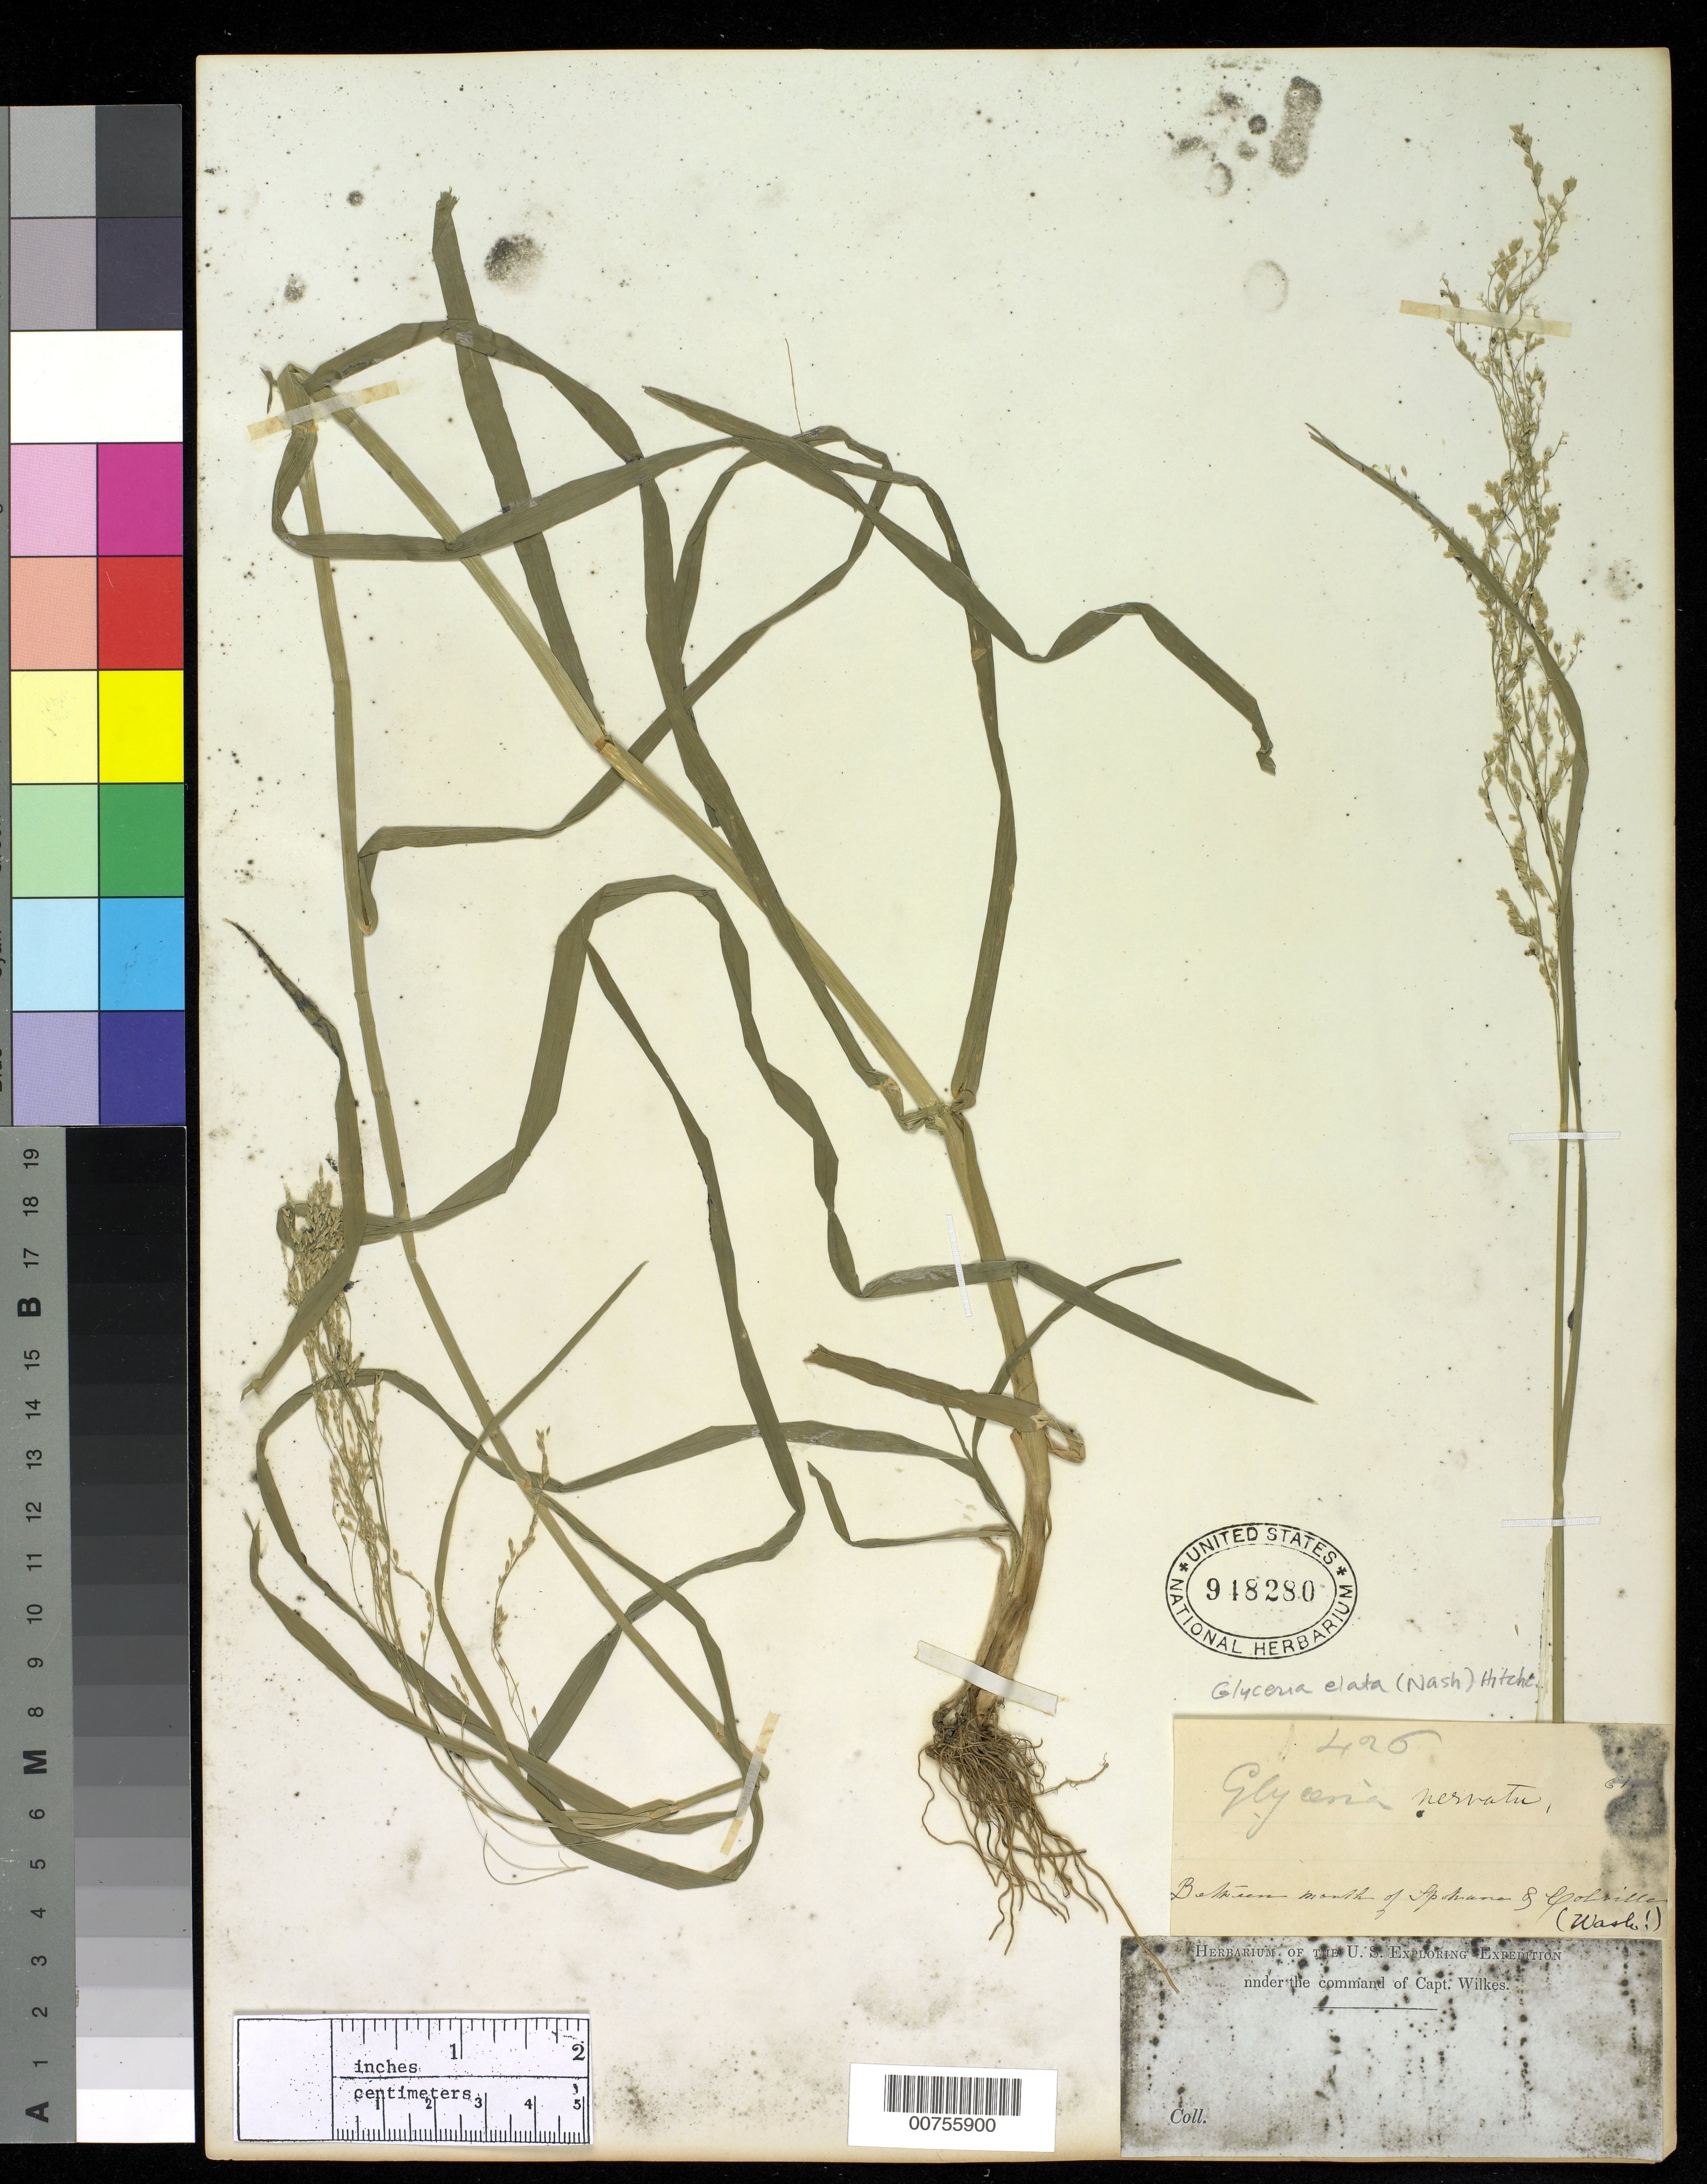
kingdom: Plantae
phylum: Tracheophyta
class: Liliopsida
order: Poales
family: Poaceae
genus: Glyceria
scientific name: Glyceria elata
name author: (Nash) M.E. Jones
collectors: Wilkes Explor. Exped.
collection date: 1838/1842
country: United States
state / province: Washington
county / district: Spokane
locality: between mouth of Spokane and Colville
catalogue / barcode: US 948280